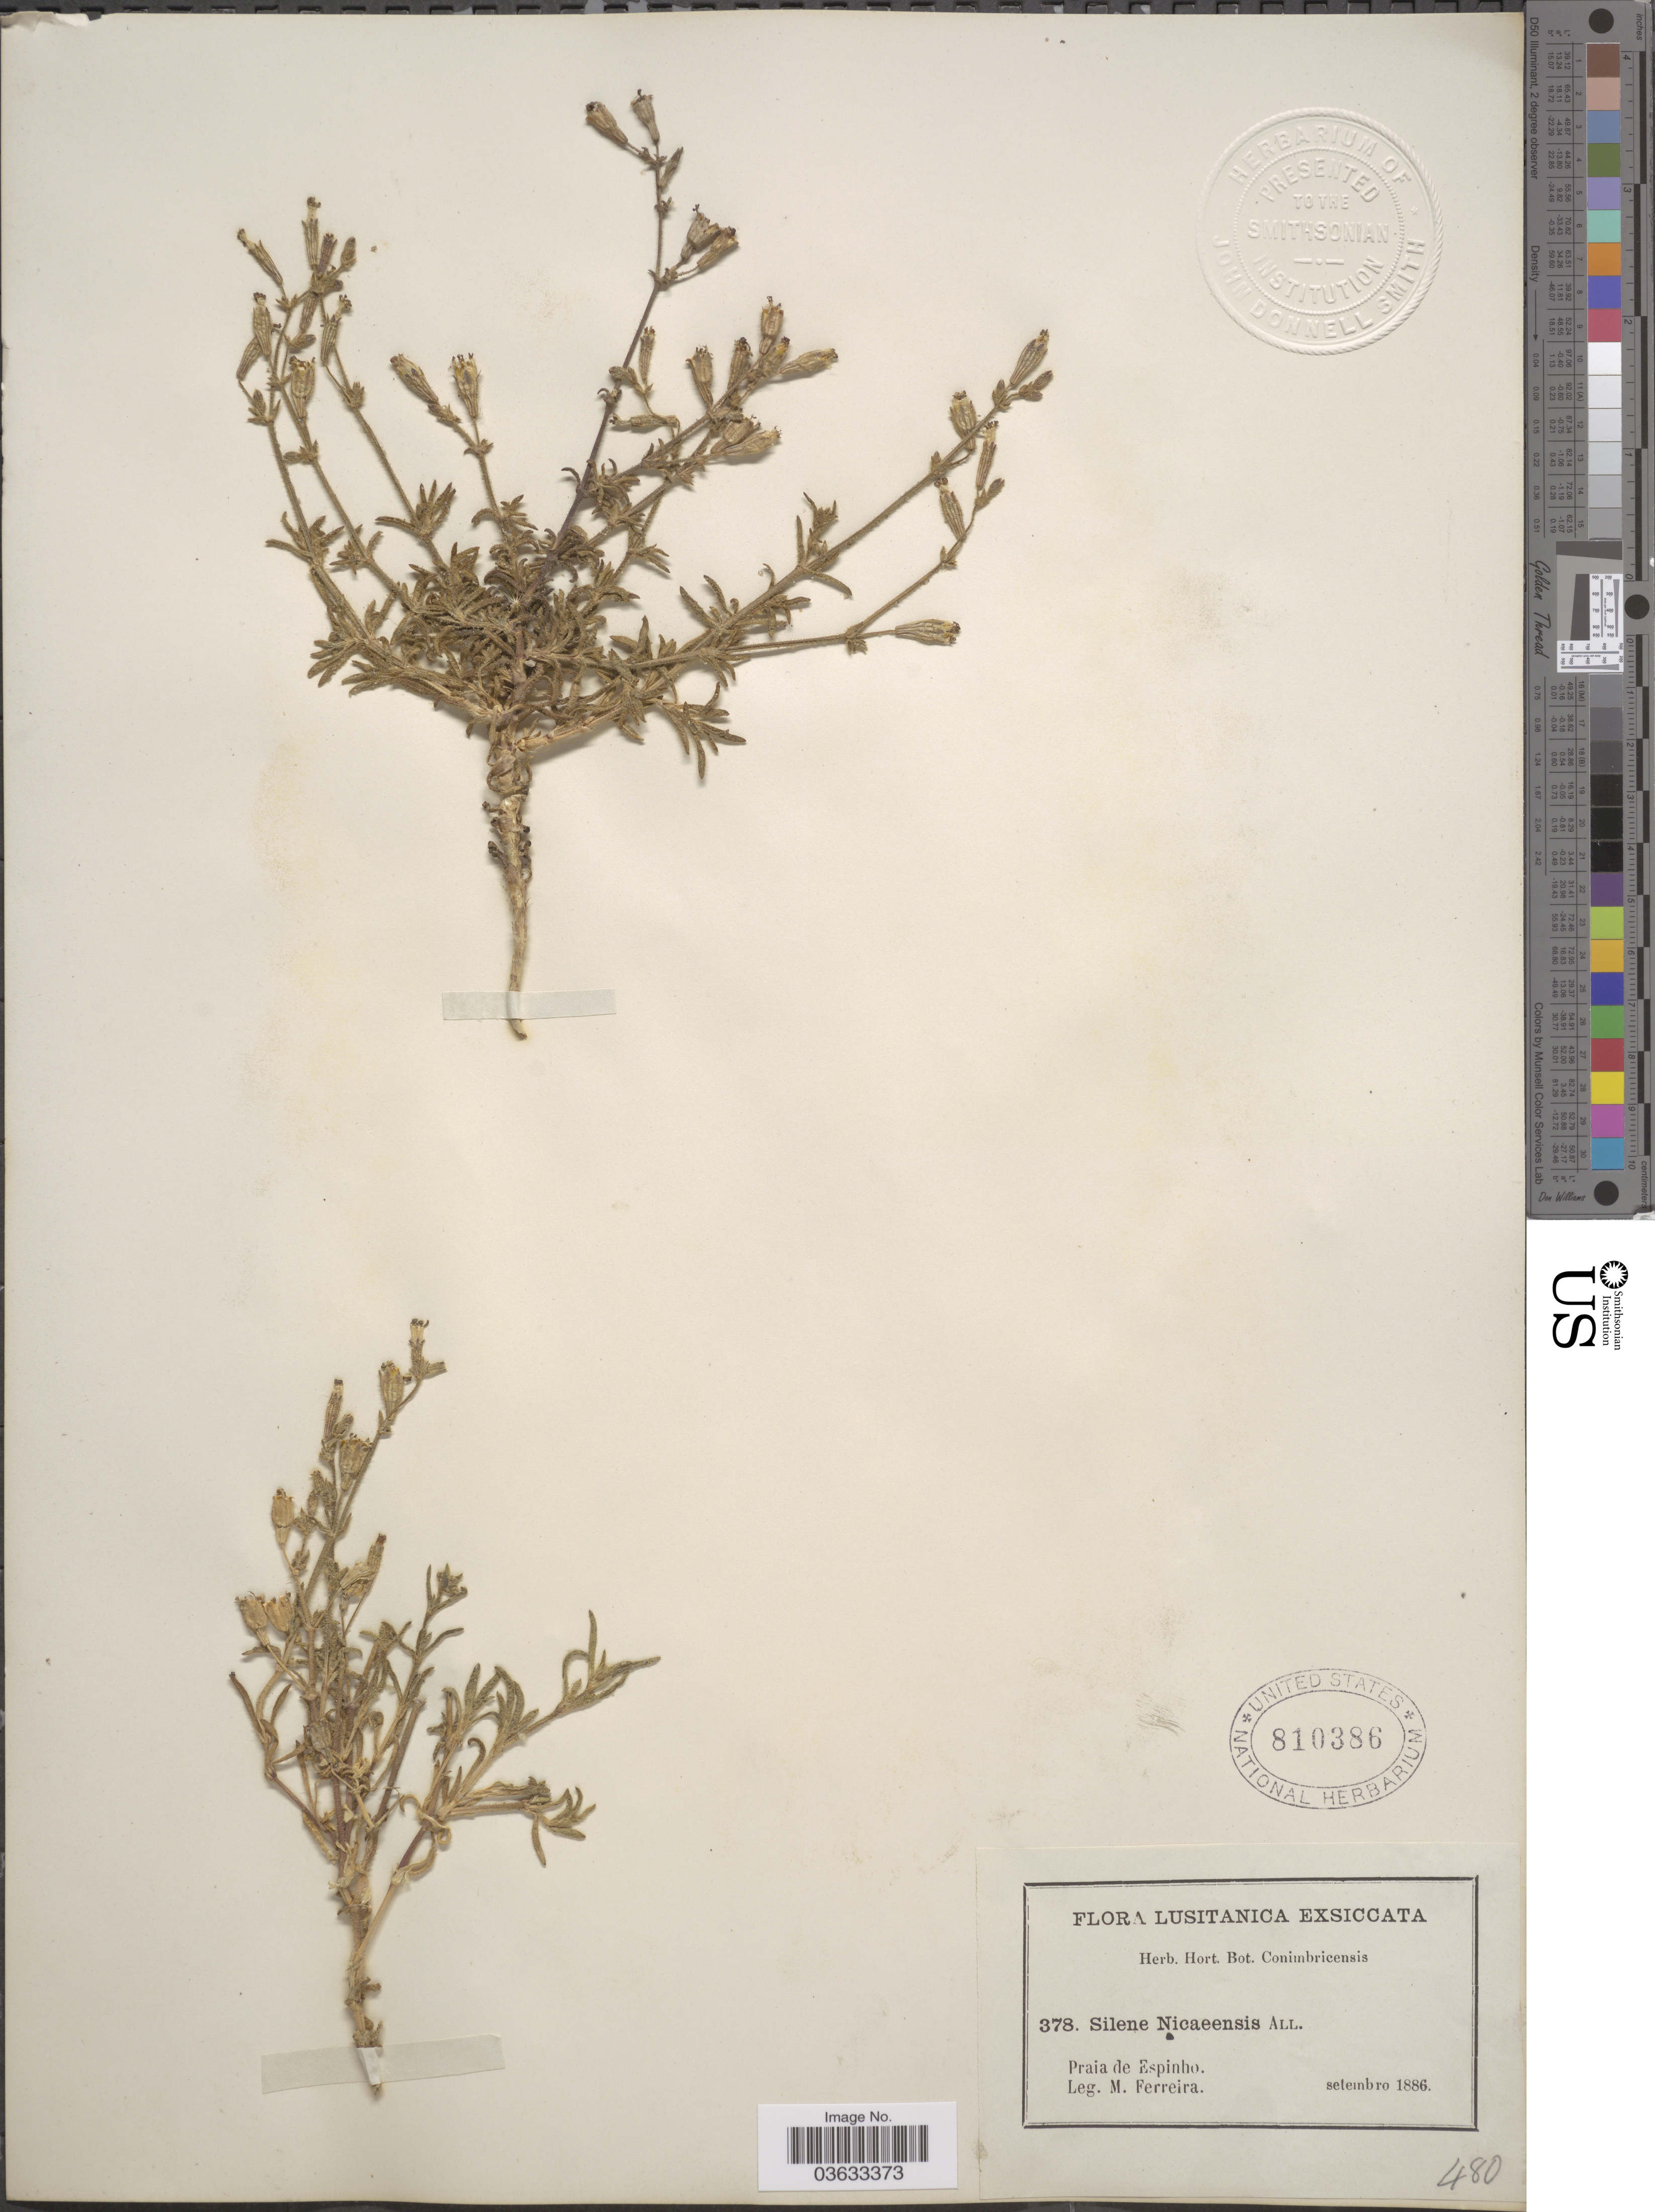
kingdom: Plantae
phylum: Tracheophyta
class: Magnoliopsida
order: Caryophyllales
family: Caryophyllaceae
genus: Silene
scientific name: Silene nicaeensis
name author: All.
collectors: M. Ferreira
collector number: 378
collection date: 1886-09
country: Portugal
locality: Lusitanica. Praia de Espinho.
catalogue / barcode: US 810386